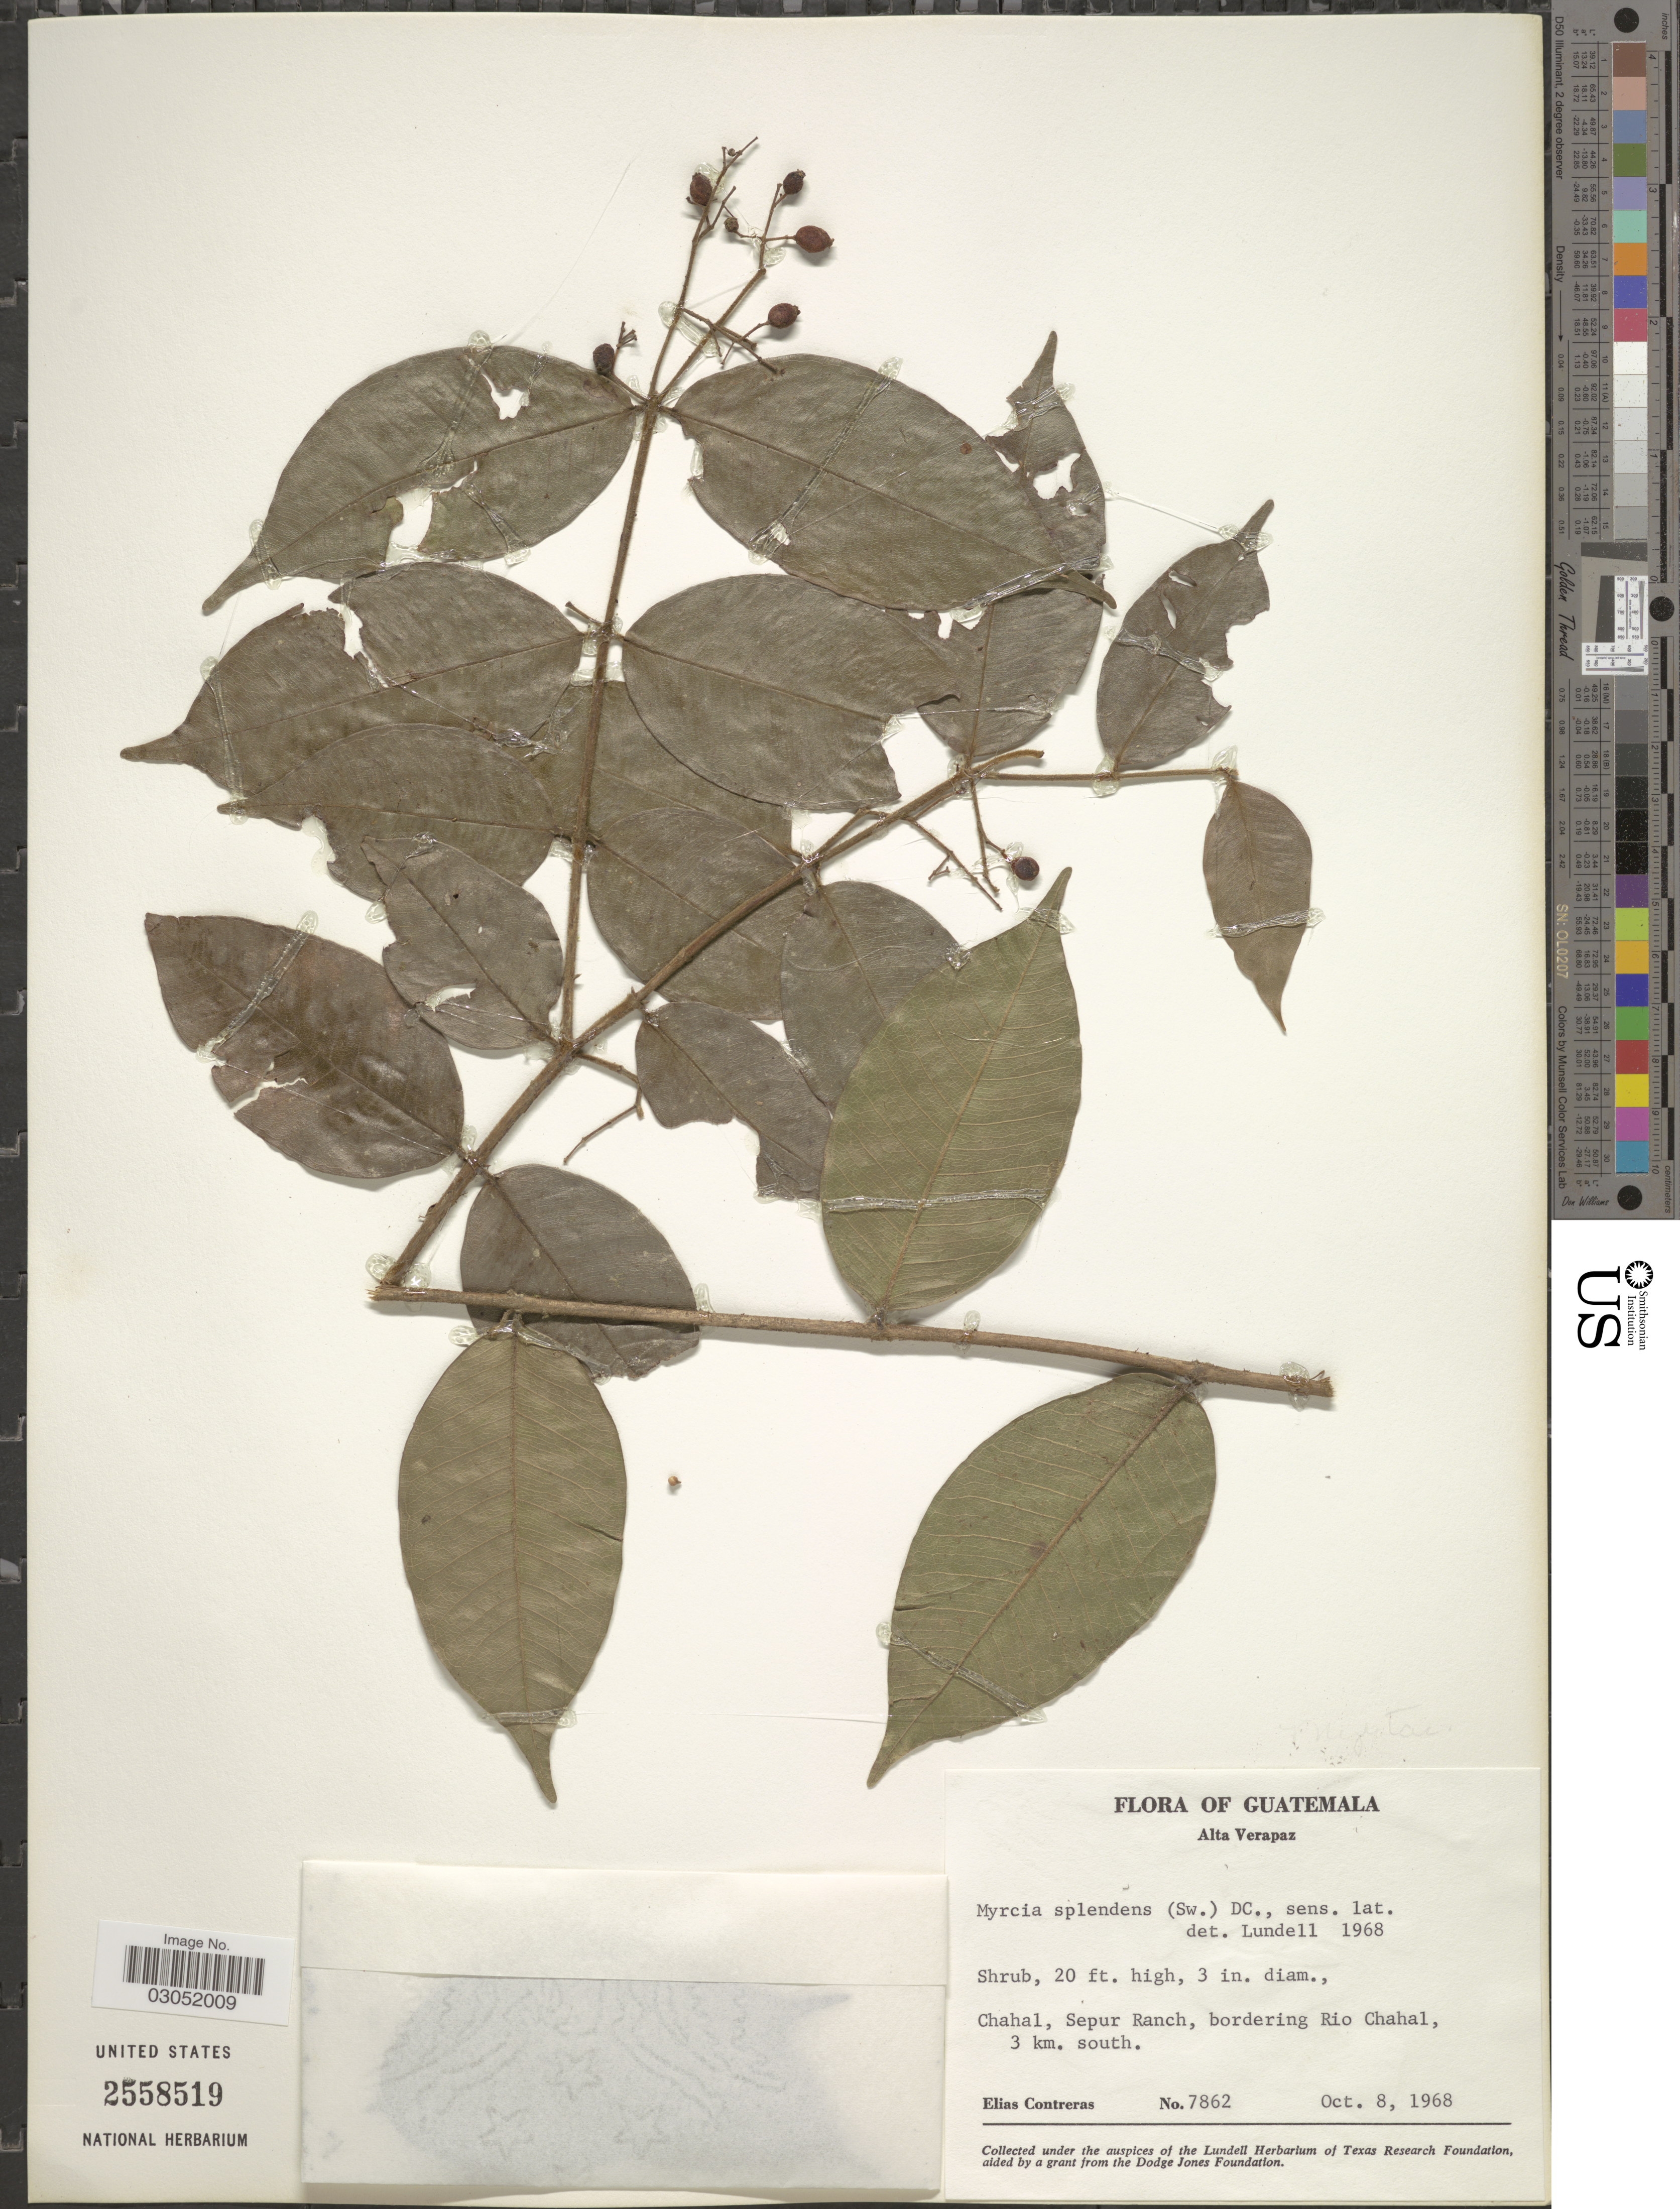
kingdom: Plantae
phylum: Tracheophyta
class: Magnoliopsida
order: Myrtales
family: Myrtaceae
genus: Myrcia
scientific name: Myrcia splendens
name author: (Sw.) DC.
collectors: E. Contreras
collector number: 7862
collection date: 1968-10-08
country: Guatemala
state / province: Alta Verapaz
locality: Chahal, Sepur Ranch, bordering Rio Chahal, 3 km. south.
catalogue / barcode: US 2558519